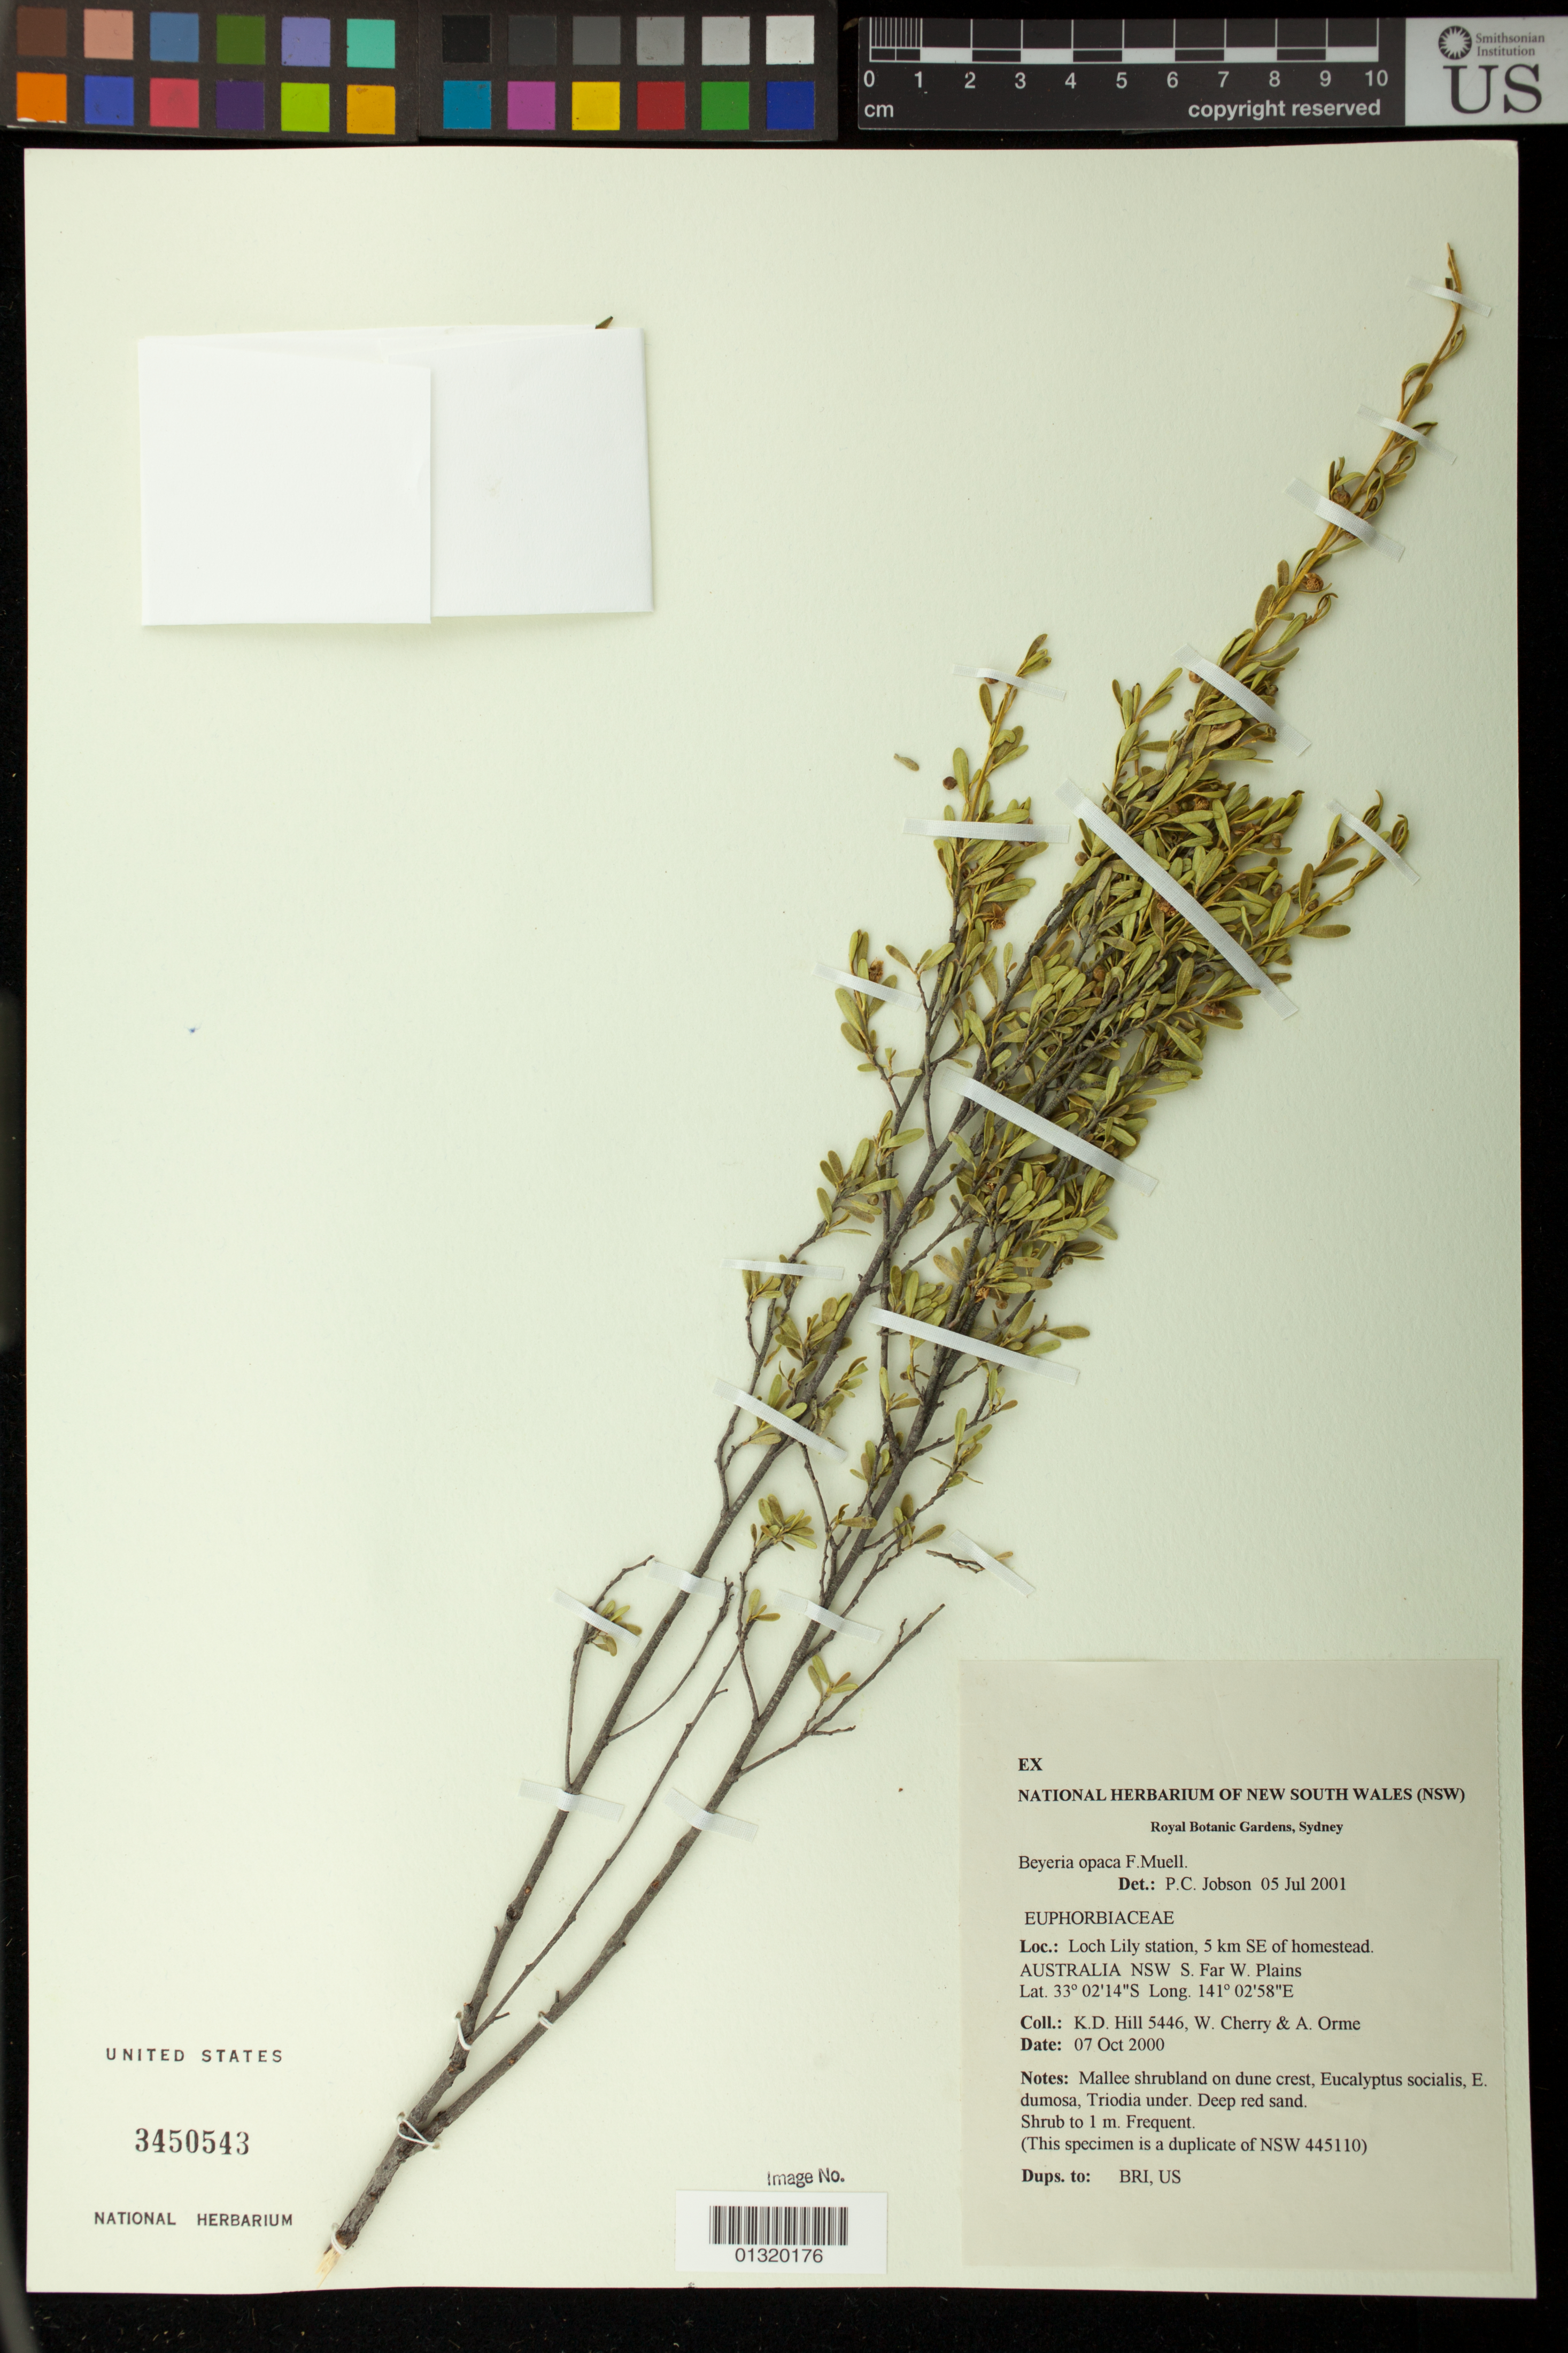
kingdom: Plantae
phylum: Tracheophyta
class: Magnoliopsida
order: Malpighiales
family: Euphorbiaceae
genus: Beyeria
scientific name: Beyeria opaca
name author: F. Muell.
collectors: K. D. Hill, W. A. Cherry & A. Orme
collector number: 5446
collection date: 2000-10-07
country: Australia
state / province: New South Wales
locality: Loch Lily station, 5 km SE of homestead.; S. Far W. Plains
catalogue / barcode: US 3450543